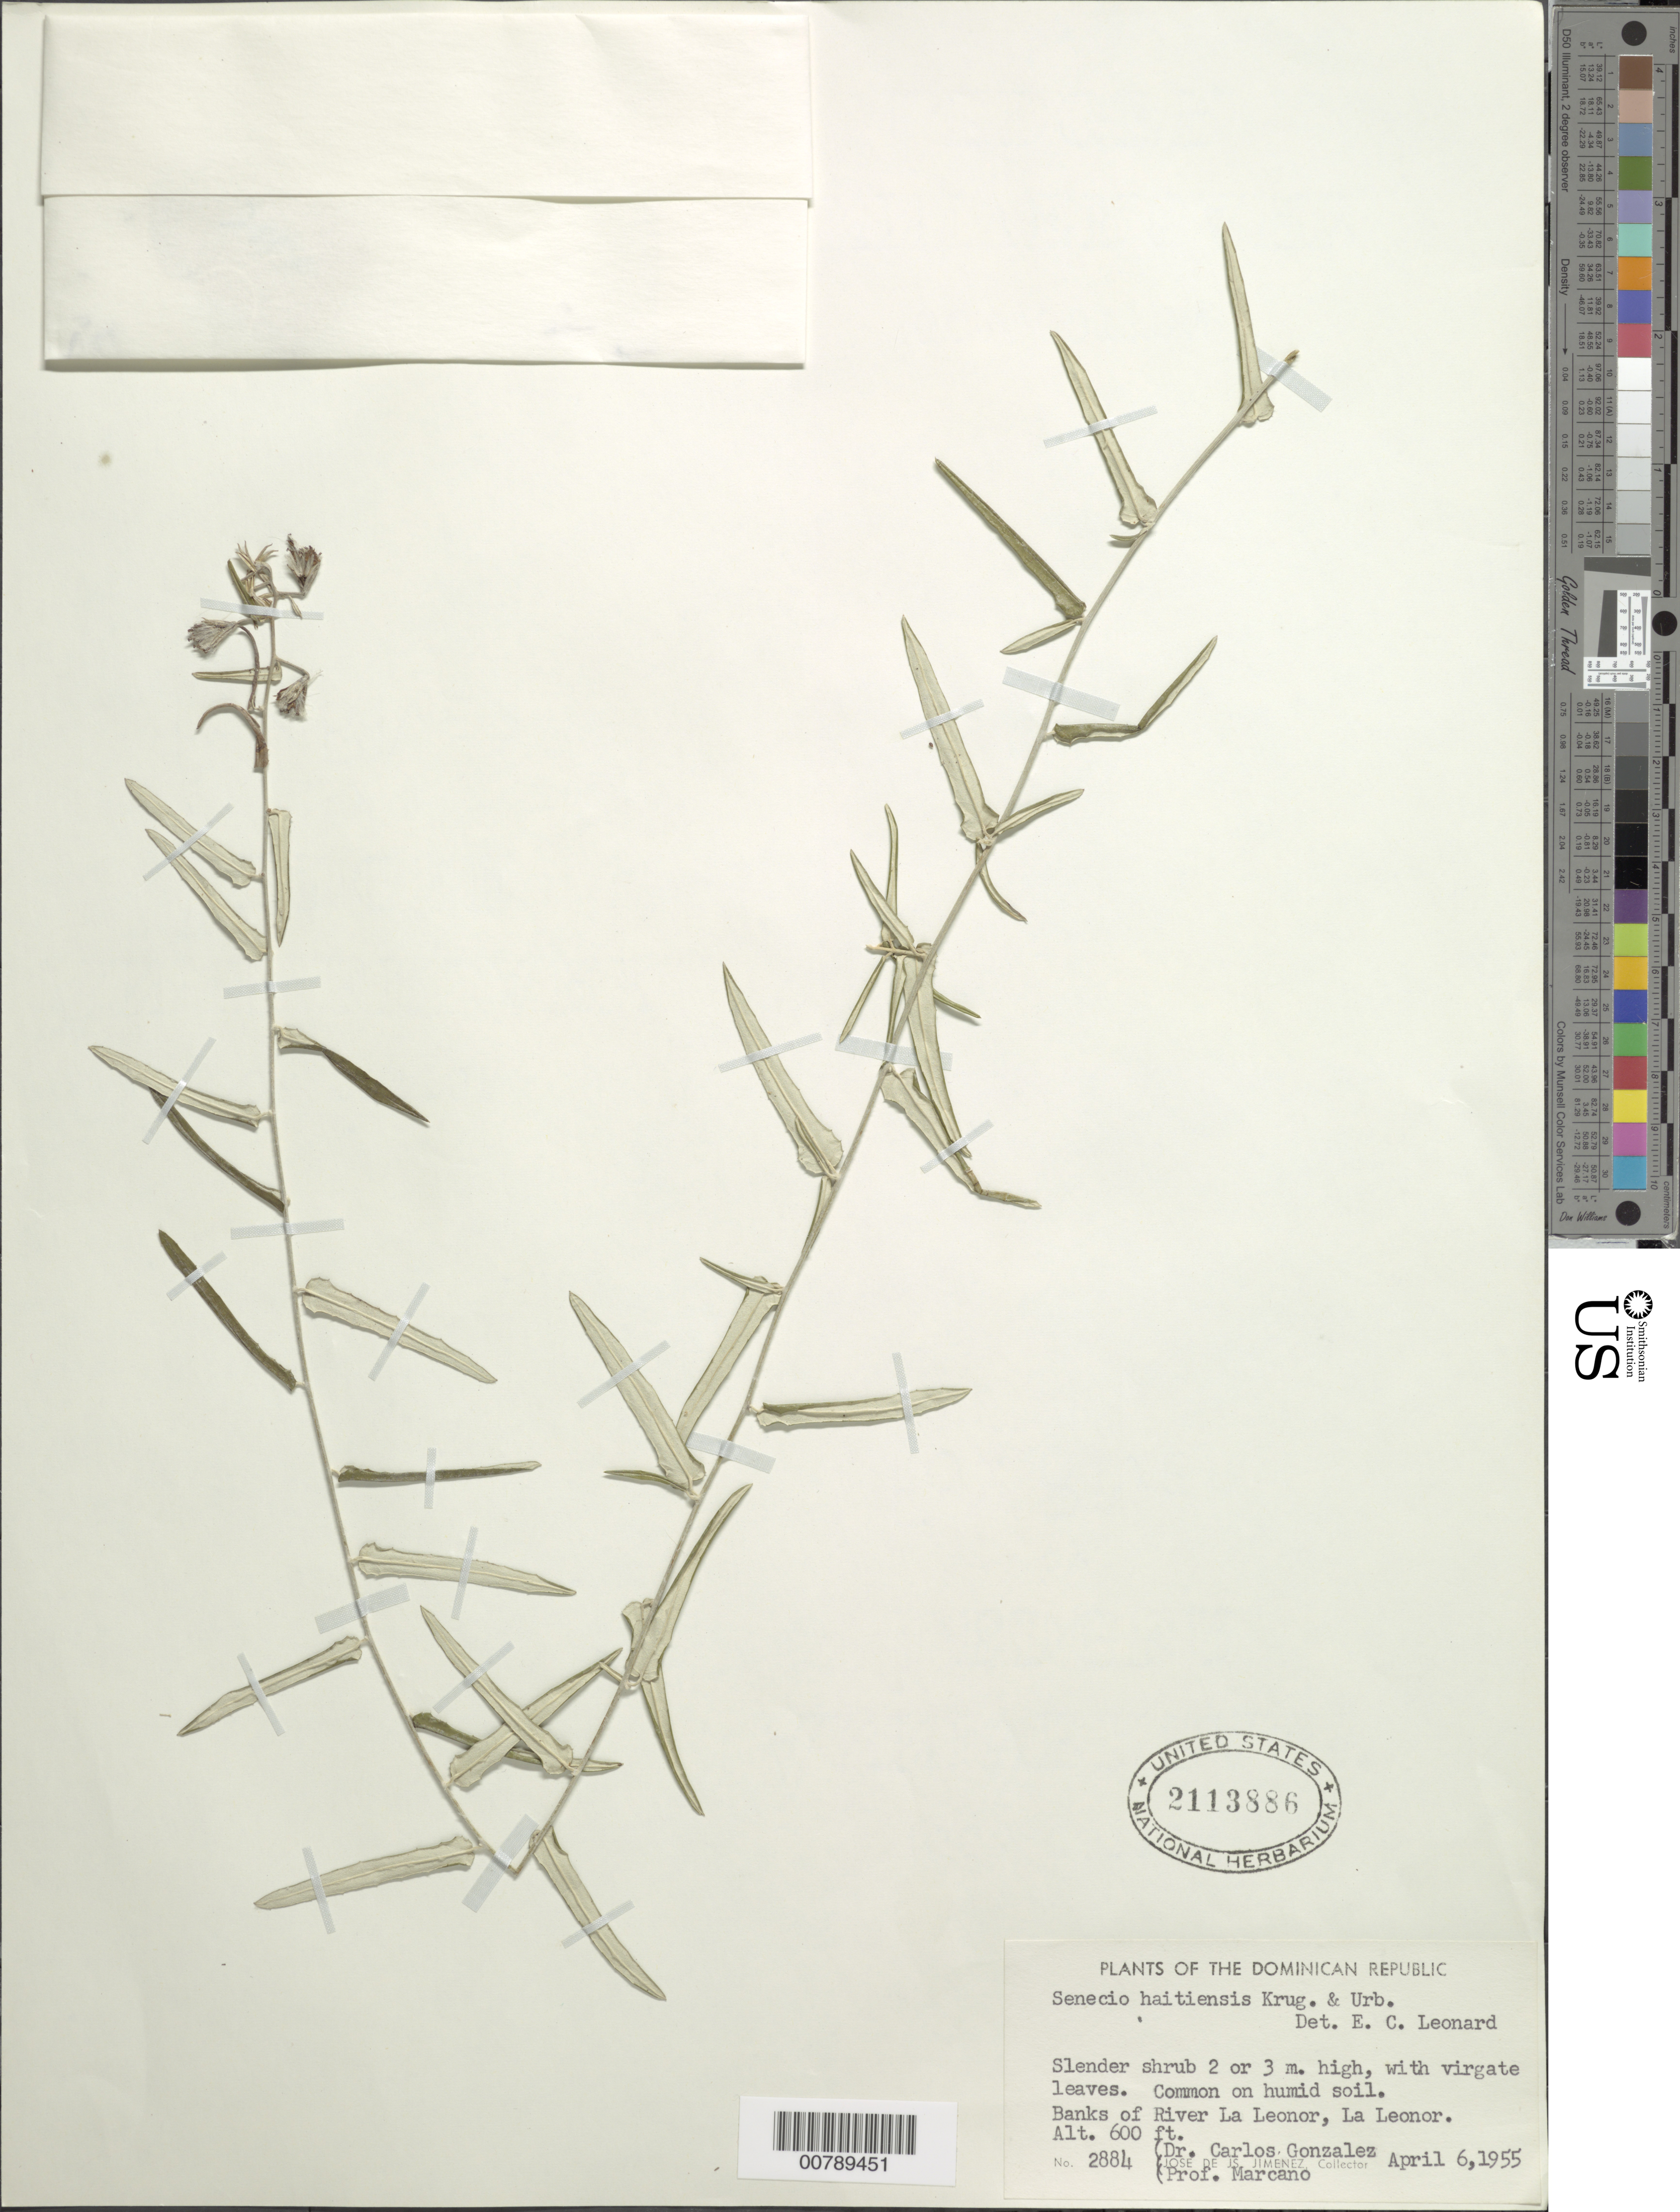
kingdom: Plantae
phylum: Tracheophyta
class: Magnoliopsida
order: Asterales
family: Asteraceae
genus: Senecio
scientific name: Senecio haitiensis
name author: Krug & Urb.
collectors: J. J. Jiménez, C. Gonzalez & -. Marcano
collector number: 2884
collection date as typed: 06 Apr 1955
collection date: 1955-04-06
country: Dominican Republic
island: Hispaniola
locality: Banks of River La Leonor, La Leonor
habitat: Common on humid soil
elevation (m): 183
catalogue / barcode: US 2113886